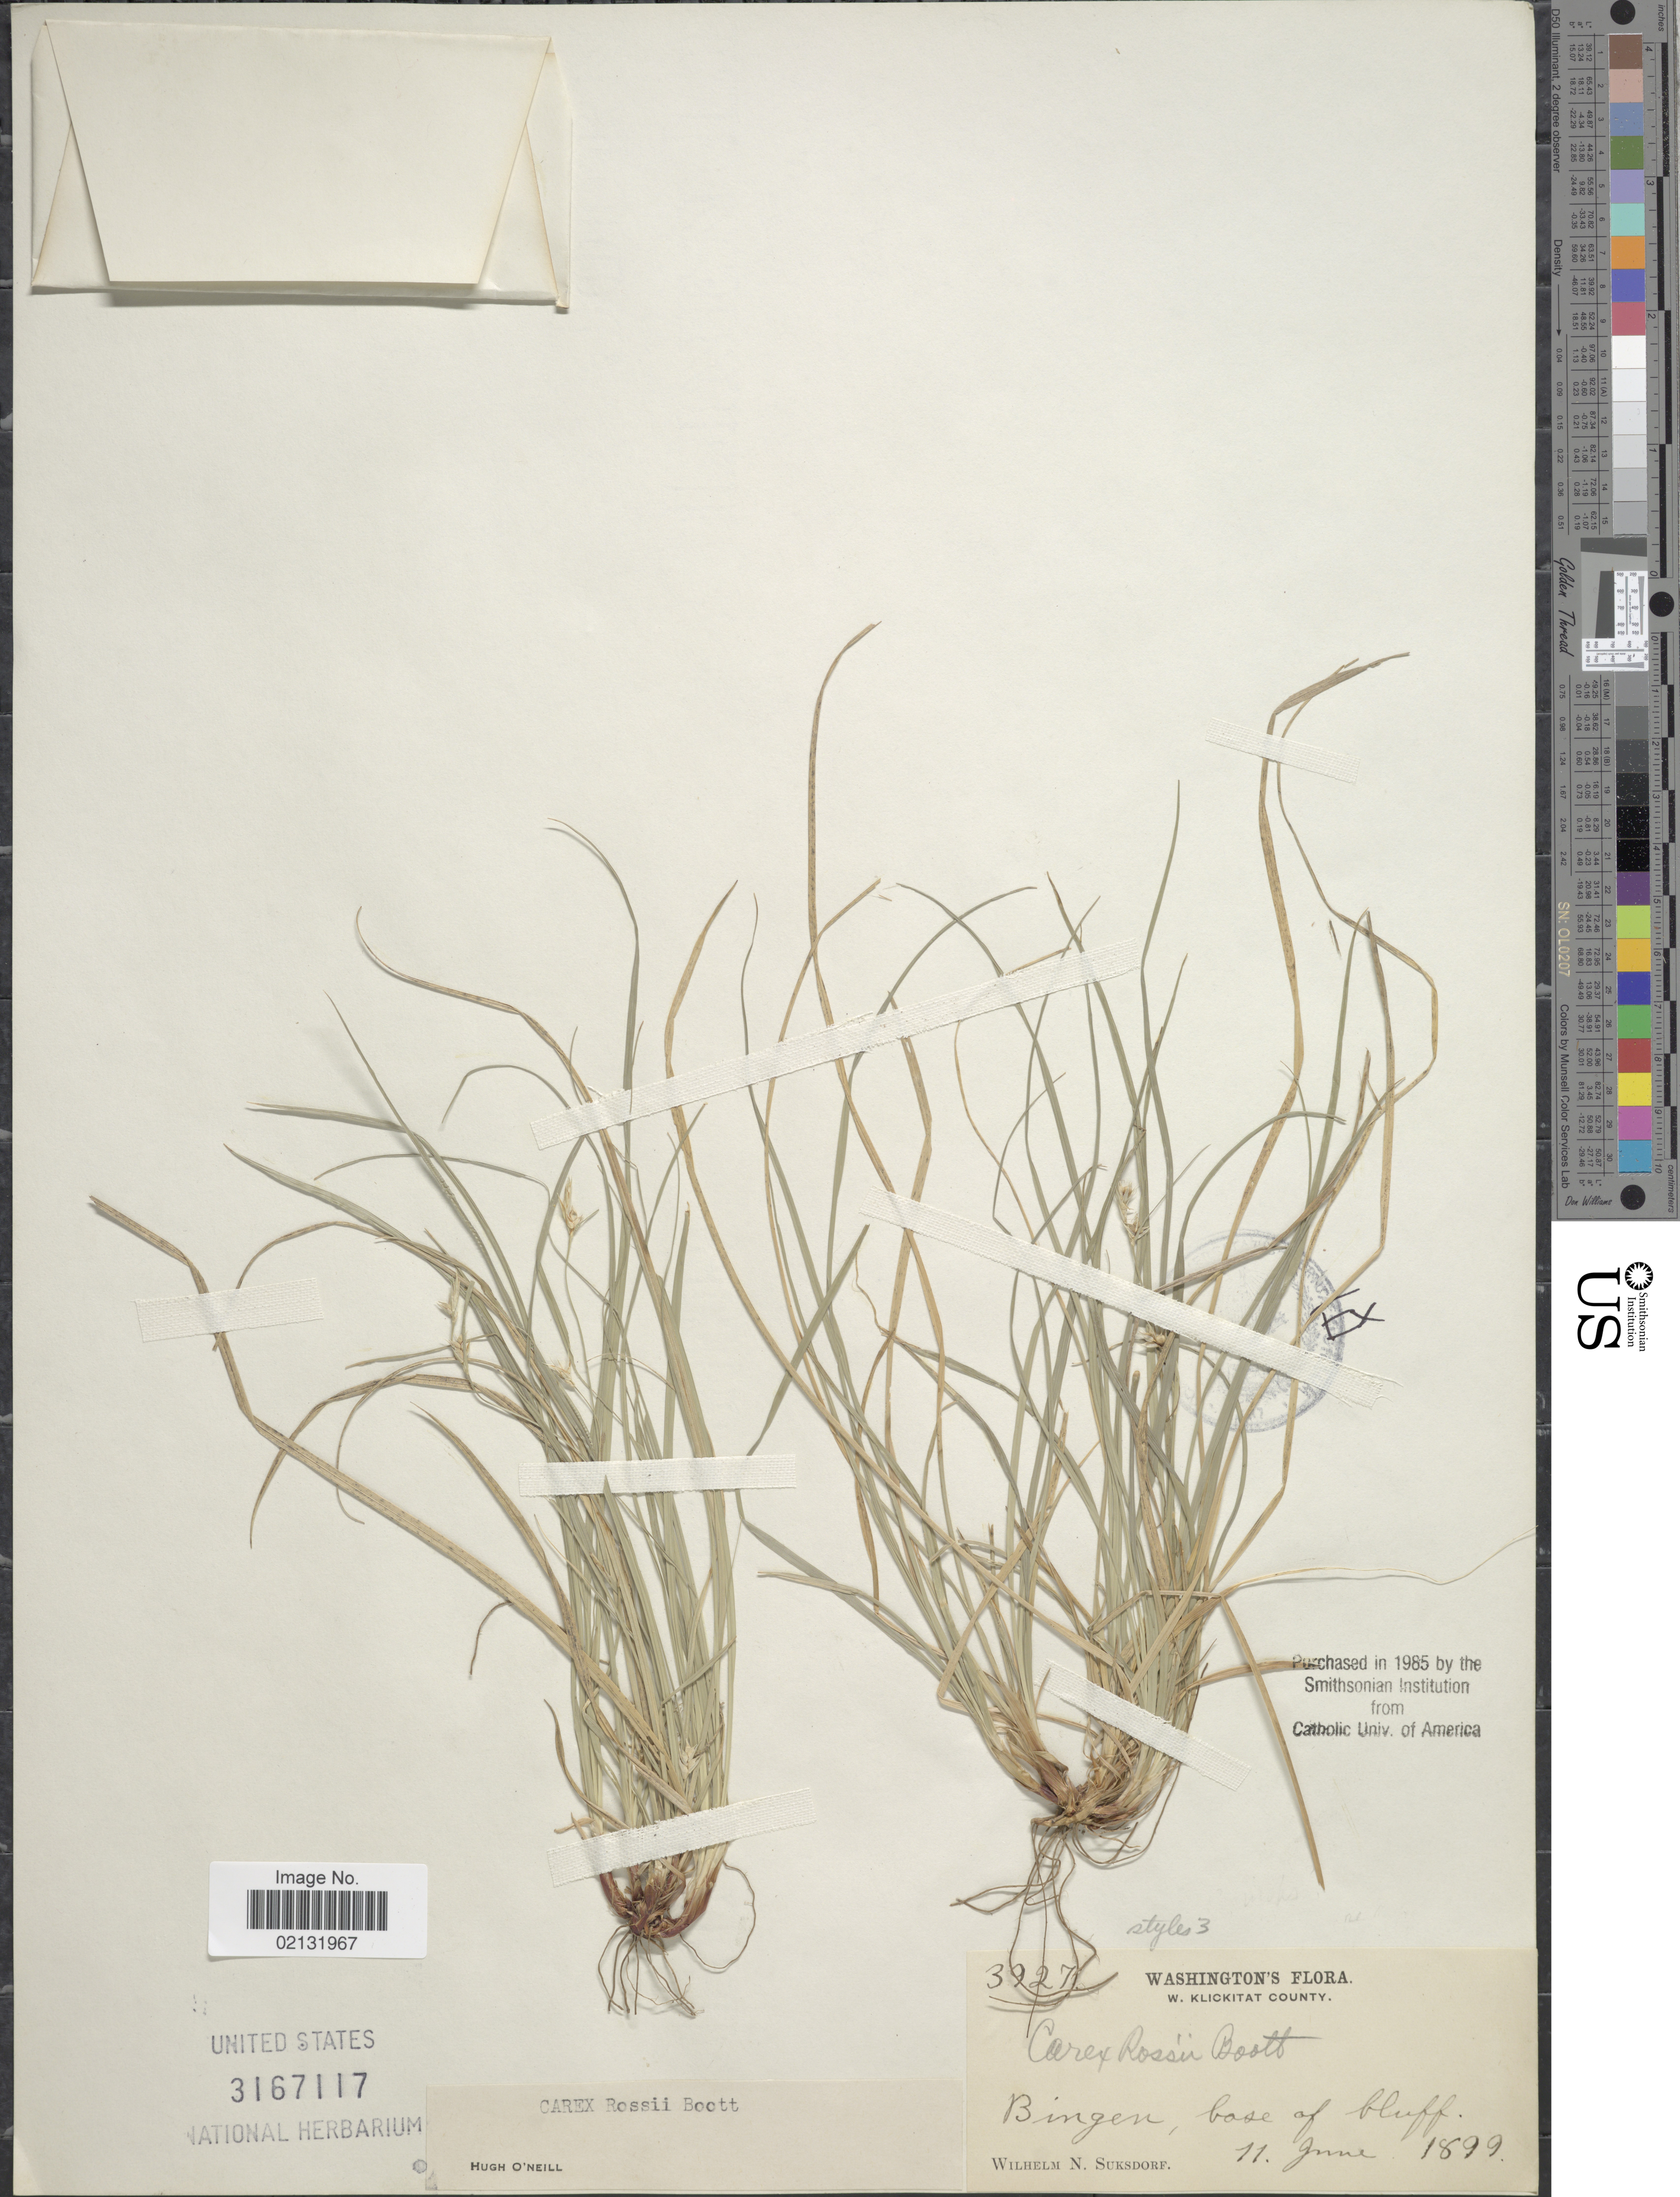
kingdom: Plantae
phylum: Tracheophyta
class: Liliopsida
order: Poales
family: Cyperaceae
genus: Carex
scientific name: Carex rossii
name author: Boott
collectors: W. N. Suksdorf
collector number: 3927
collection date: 1899-06-11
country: United States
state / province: Washington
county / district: Klickitat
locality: Washington, W. Klickitat County. Bingen, base of bluff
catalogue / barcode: US 3167117